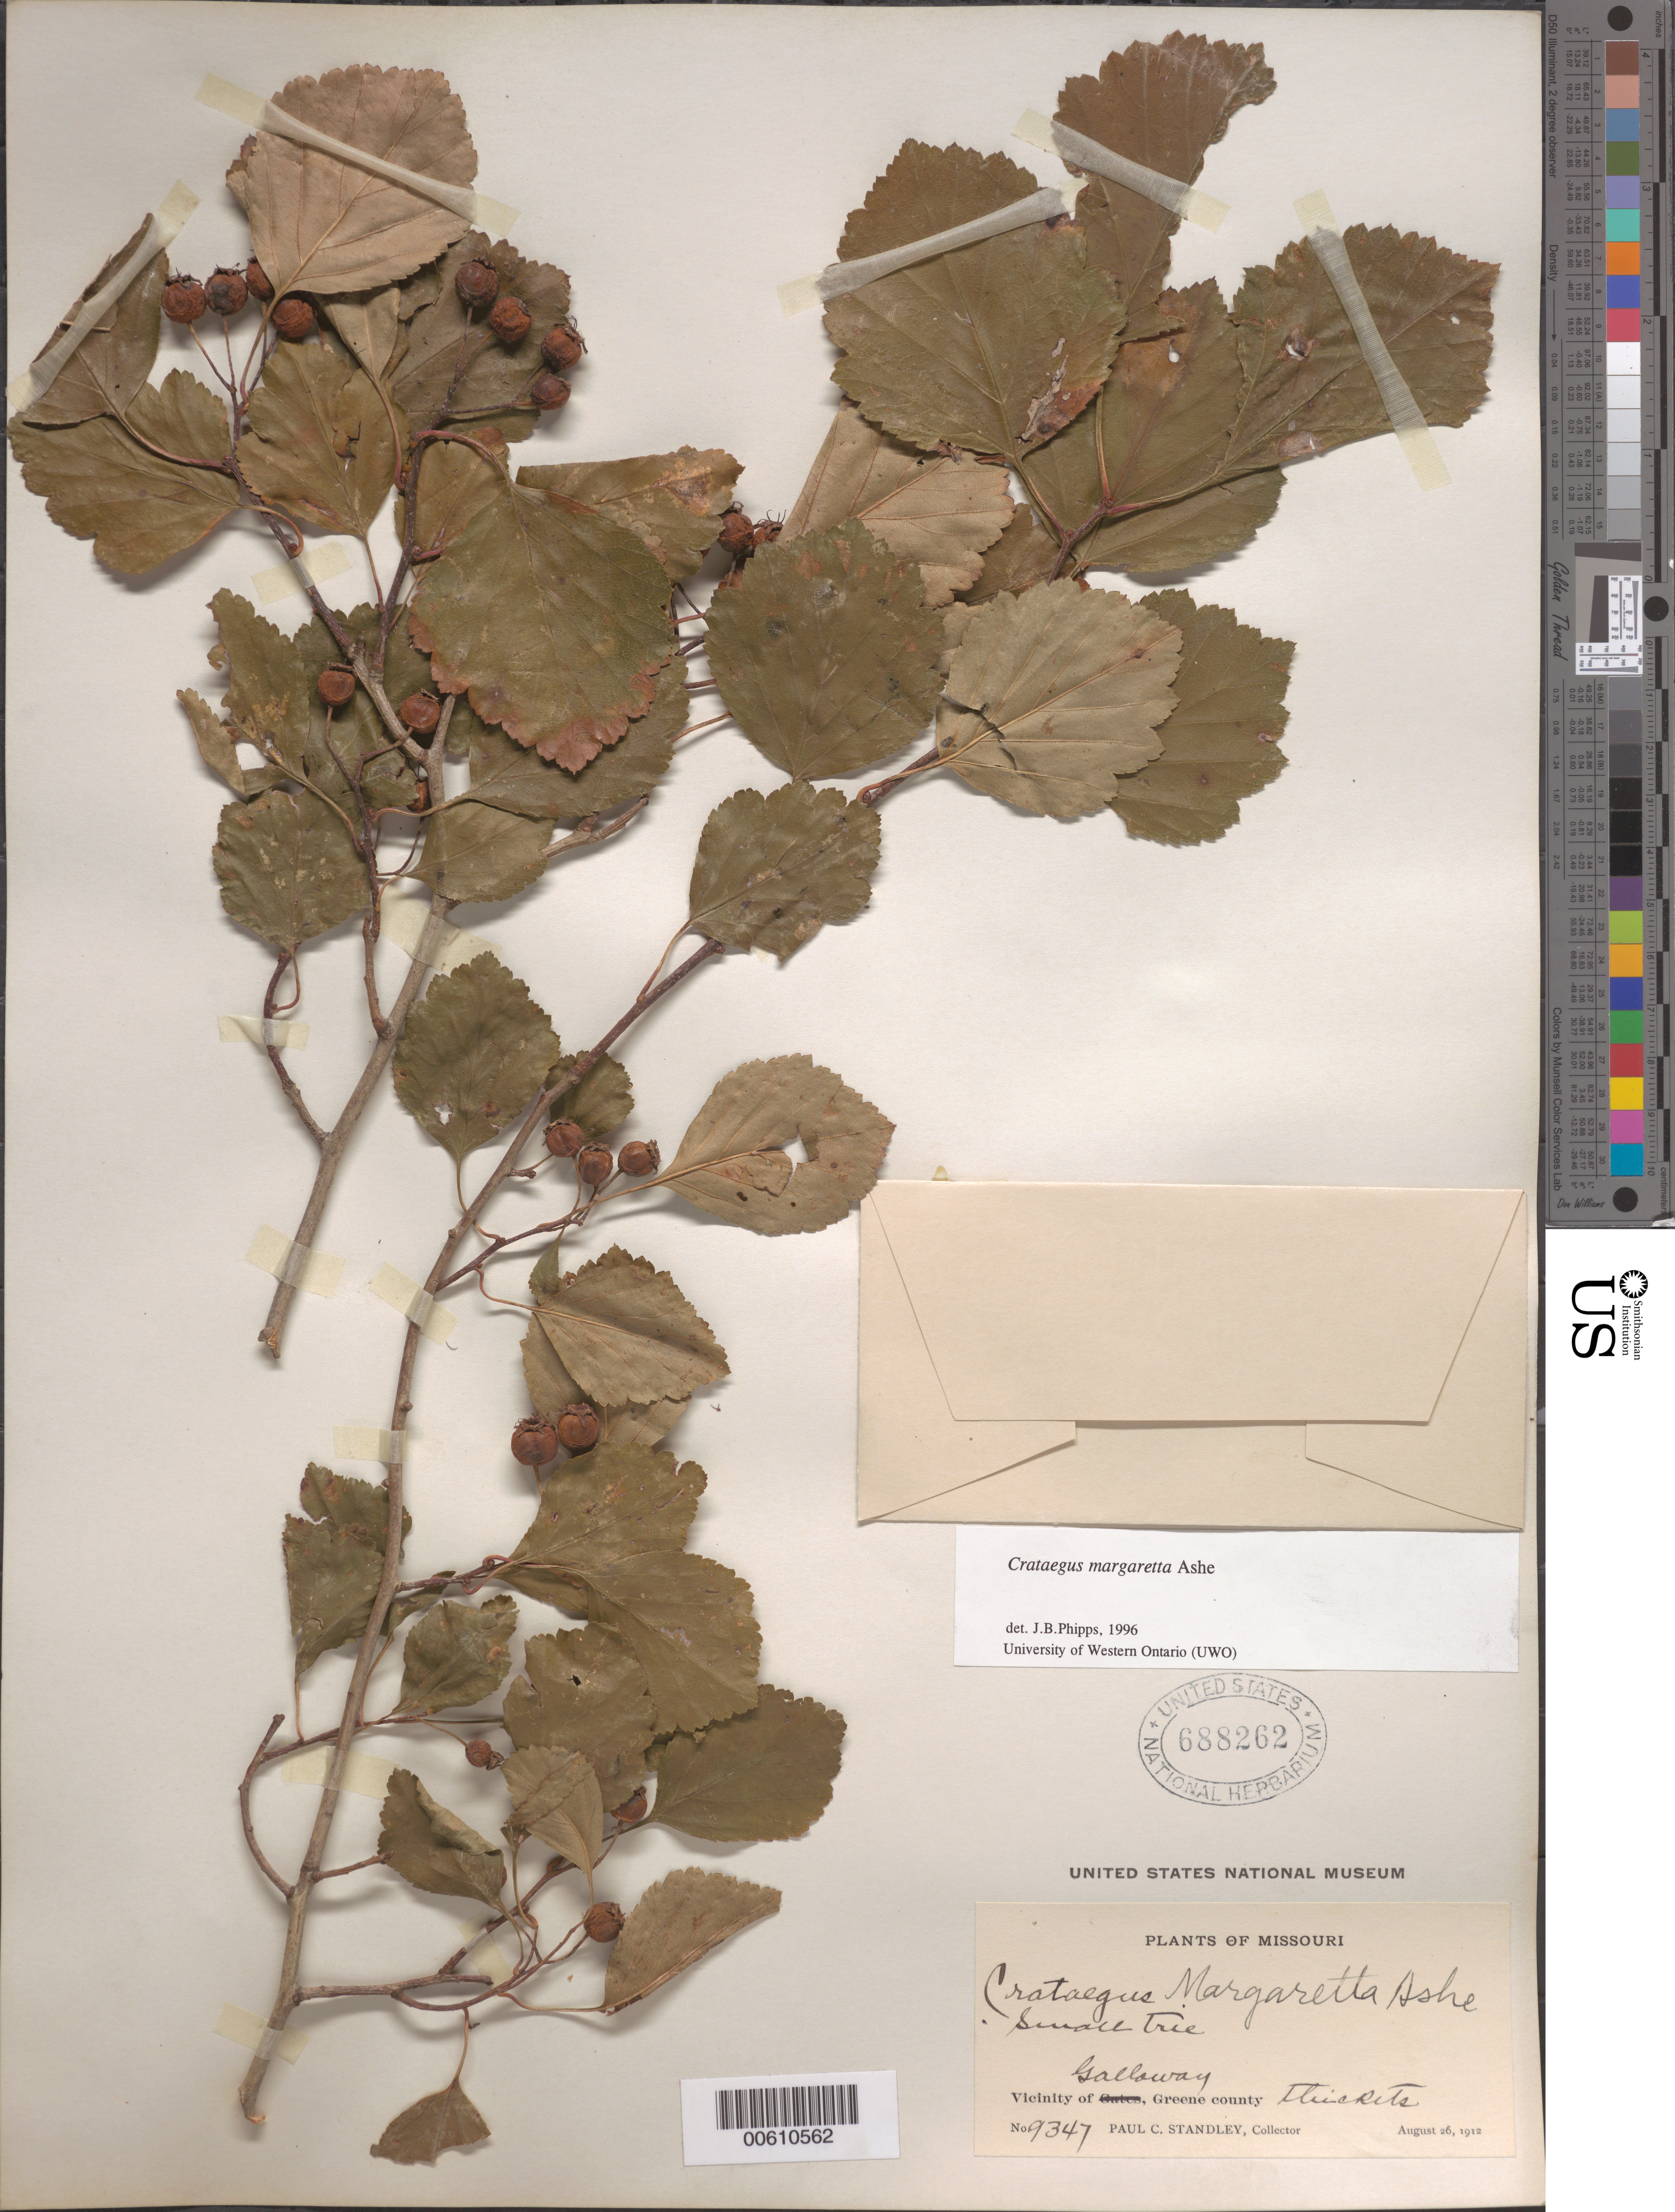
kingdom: Plantae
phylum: Tracheophyta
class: Magnoliopsida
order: Rosales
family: Rosaceae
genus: Crataegus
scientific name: Crataegus margarettae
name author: Ashe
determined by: Phipps, James B., (UWO), University of Western Ontario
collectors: P. C. Standley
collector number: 9347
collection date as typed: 26 Aug 1912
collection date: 1912-08-26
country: United States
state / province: Missouri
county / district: Greene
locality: Vicinity of Galloway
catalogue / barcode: US 688262